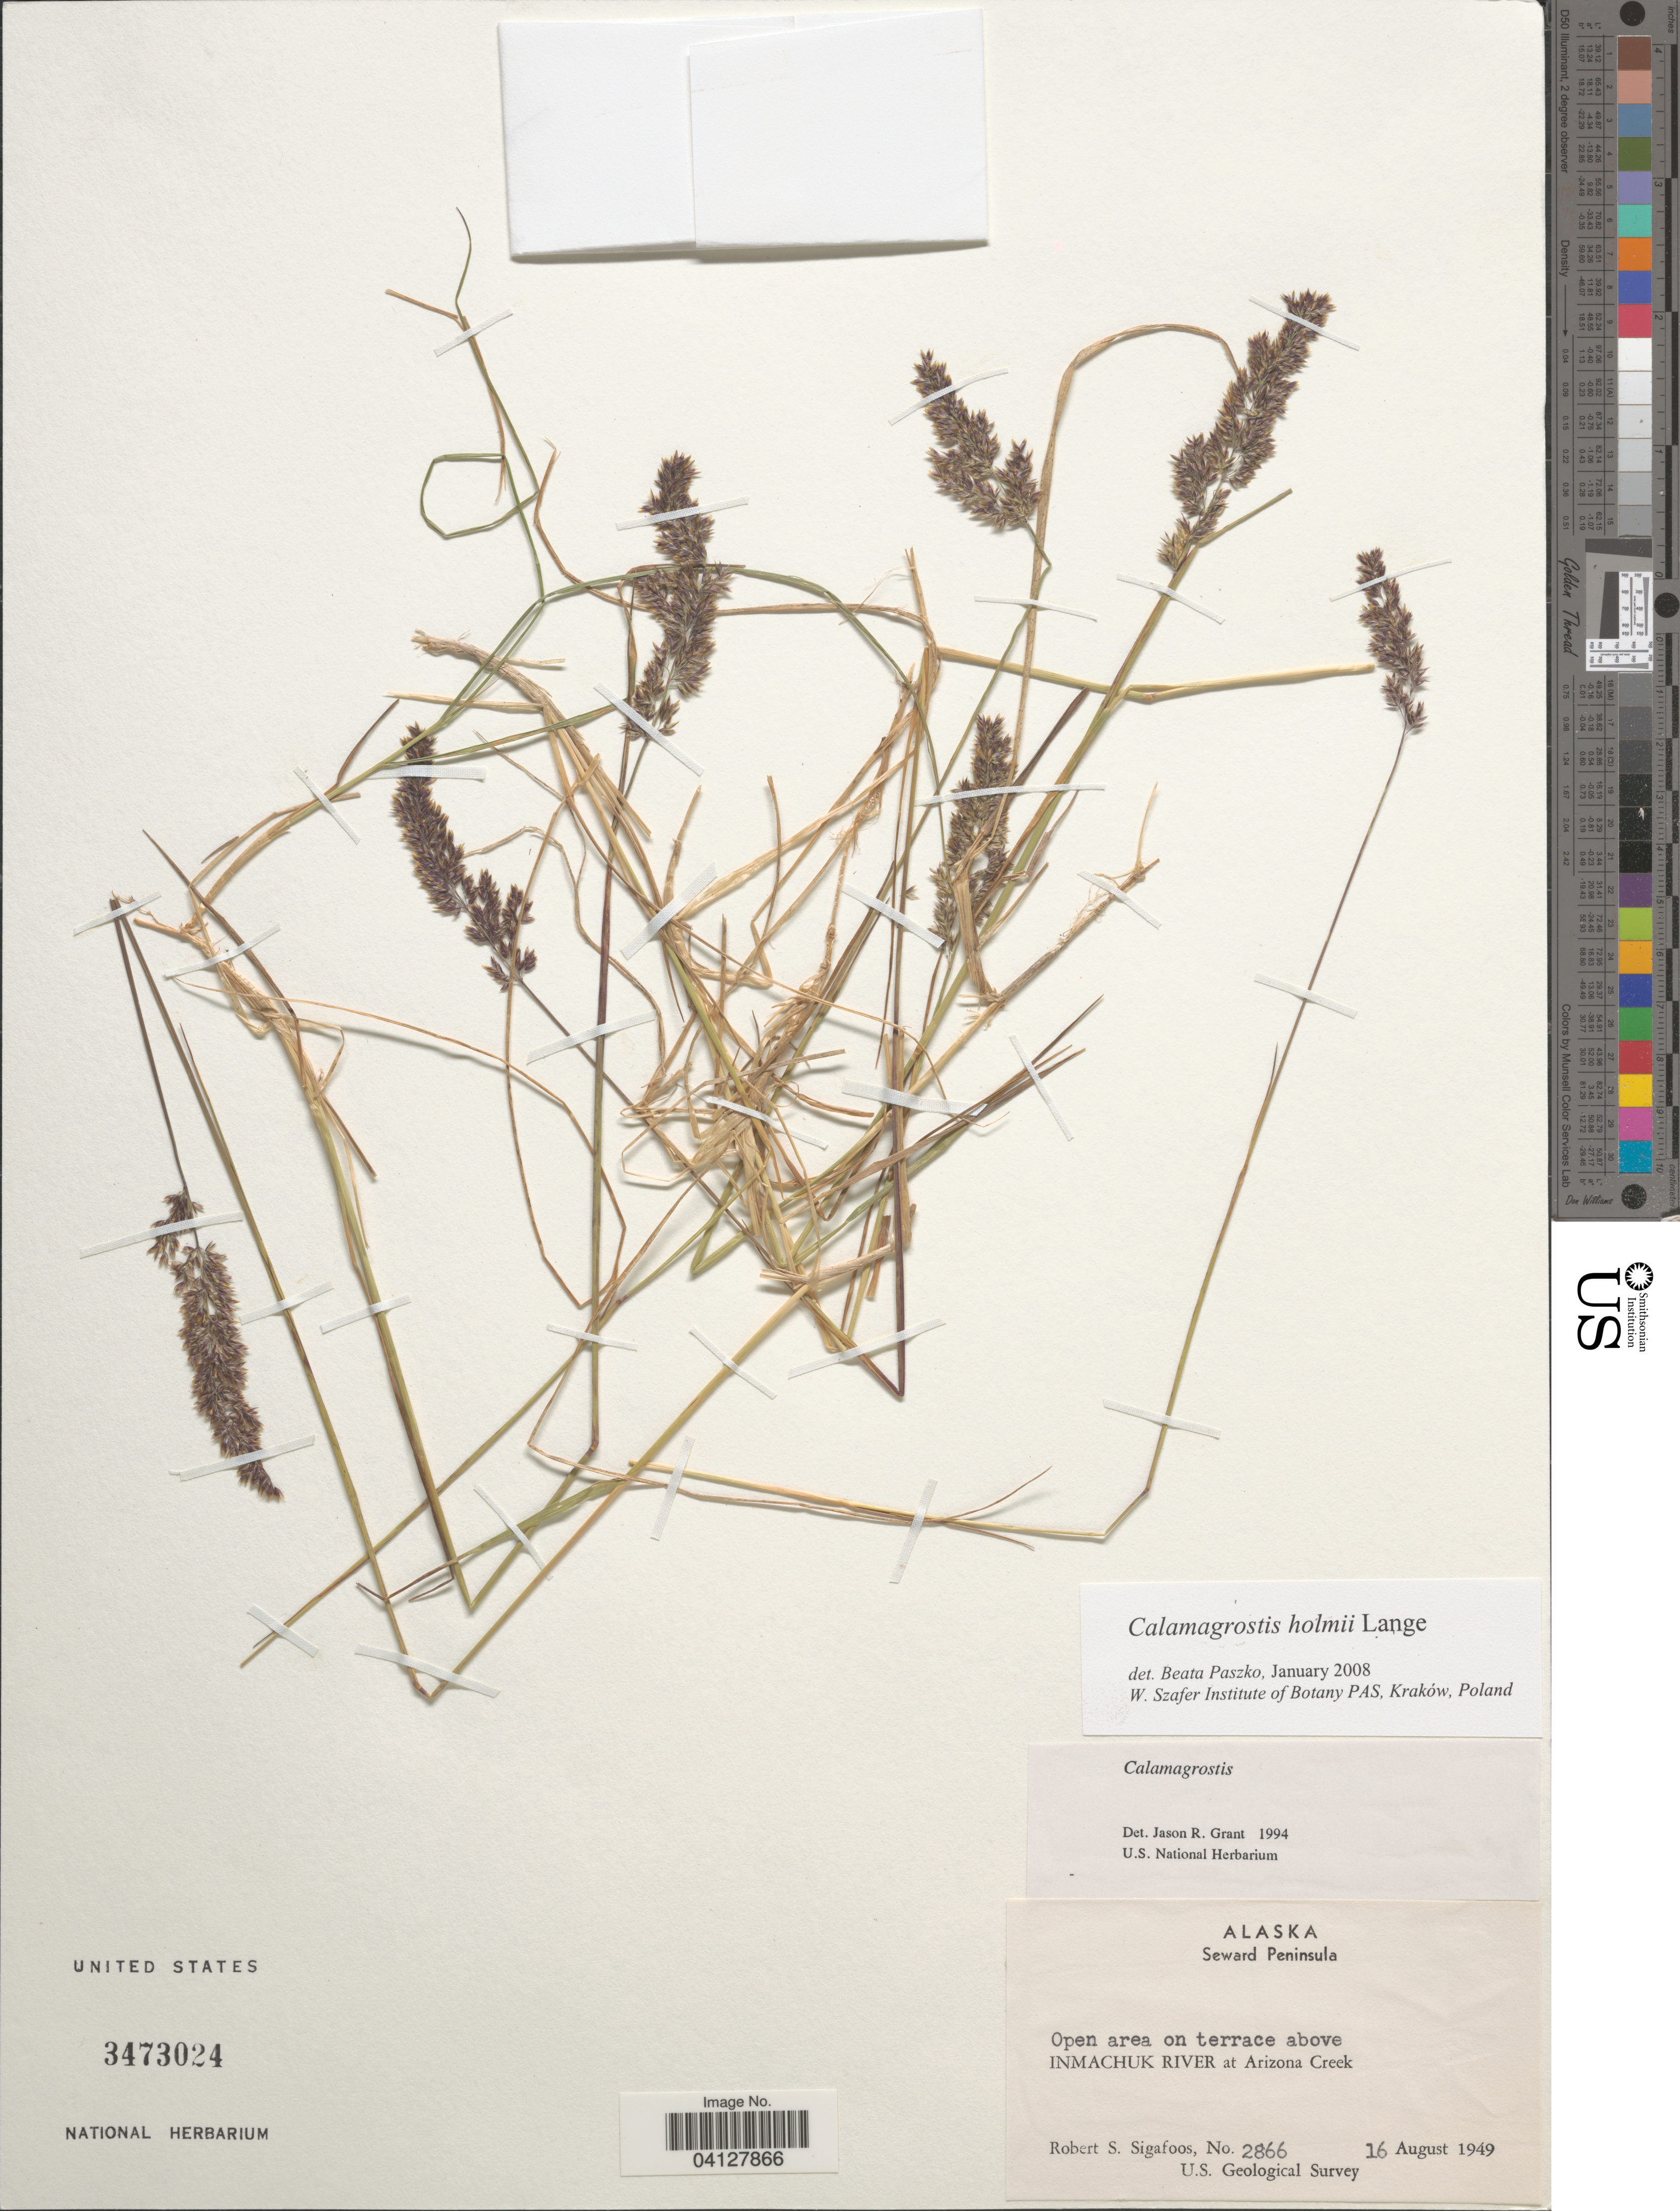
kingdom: Plantae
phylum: Tracheophyta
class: Liliopsida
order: Poales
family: Poaceae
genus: Calamagrostis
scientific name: Calamagrostis holmii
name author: A.E. Lange in Holm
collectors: R. Sigafoos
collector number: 2866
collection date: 1949-08-16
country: United States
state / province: Alaska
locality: Seward Peninsula. Open area on terrace above Inmachuk River at Arizona Creek. U.S. Geological Survey.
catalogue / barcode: US 3473024